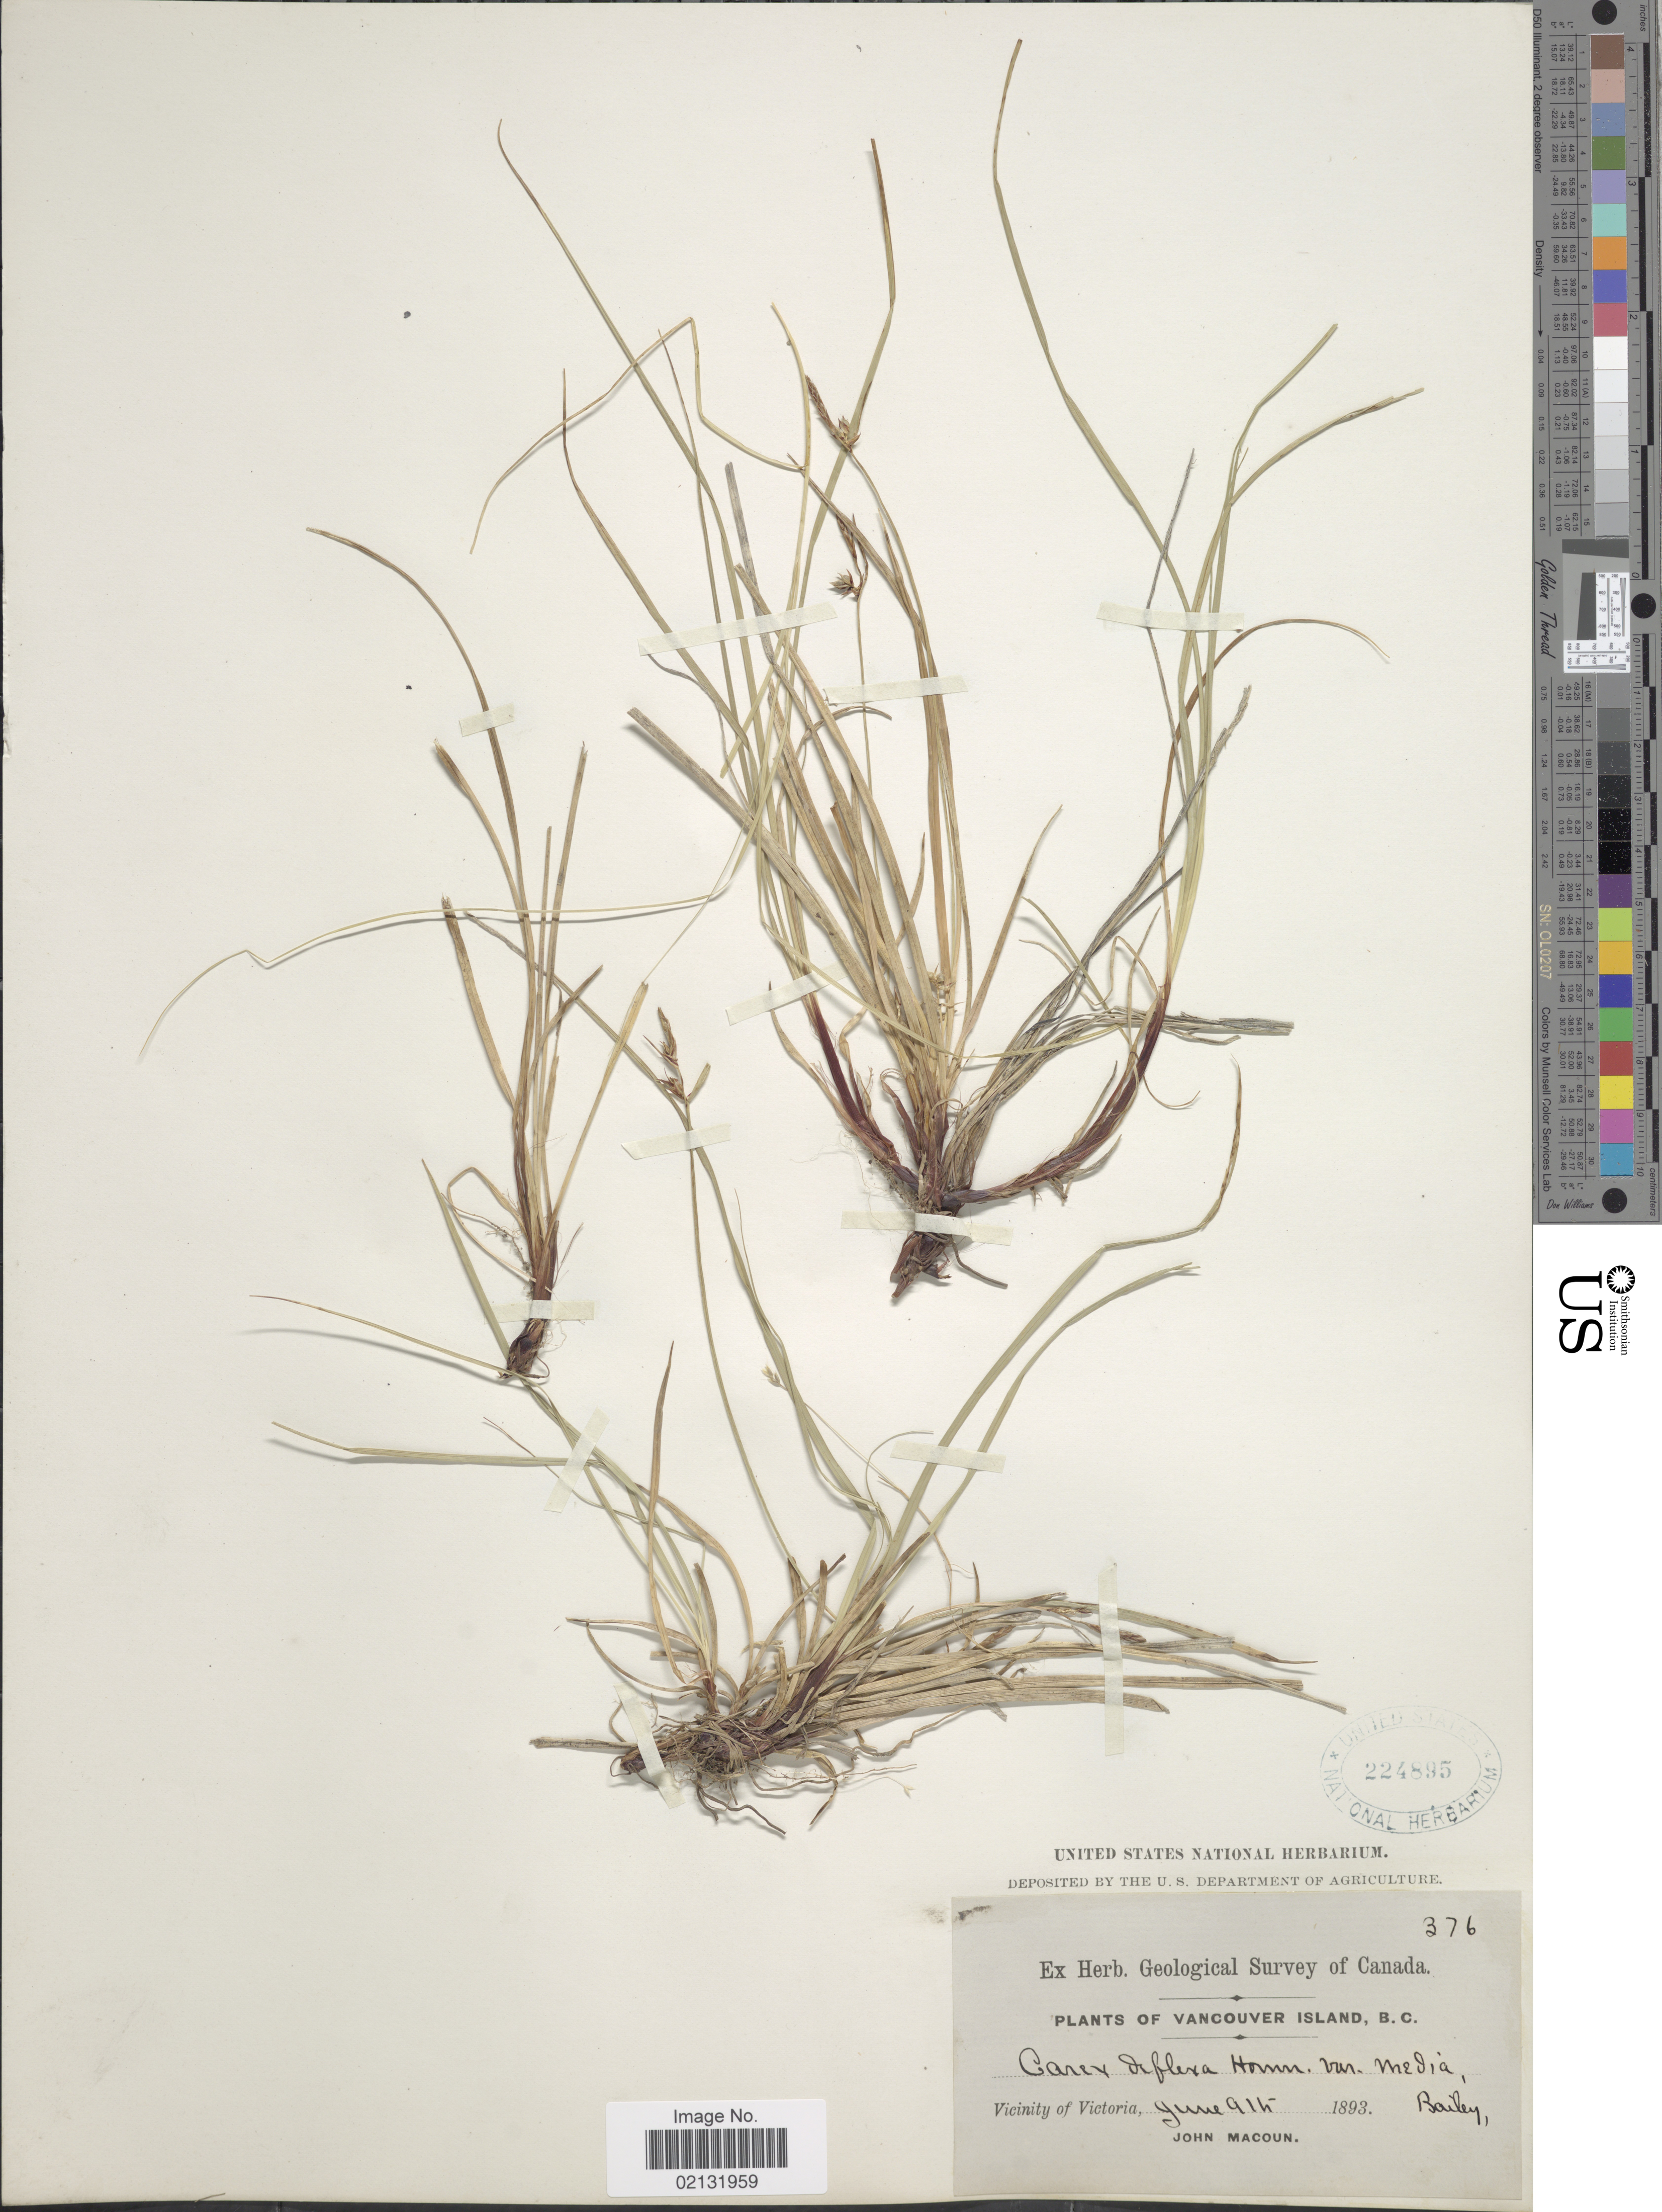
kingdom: Plantae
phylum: Tracheophyta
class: Liliopsida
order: Poales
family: Cyperaceae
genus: Carex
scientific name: Carex rossii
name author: Boott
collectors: J. Macoun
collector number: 376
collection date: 1893-06-09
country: Canada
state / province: British Columbia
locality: Vicinity of Victoria, Bailey. Vancouver Island, B.C.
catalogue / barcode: US 224895